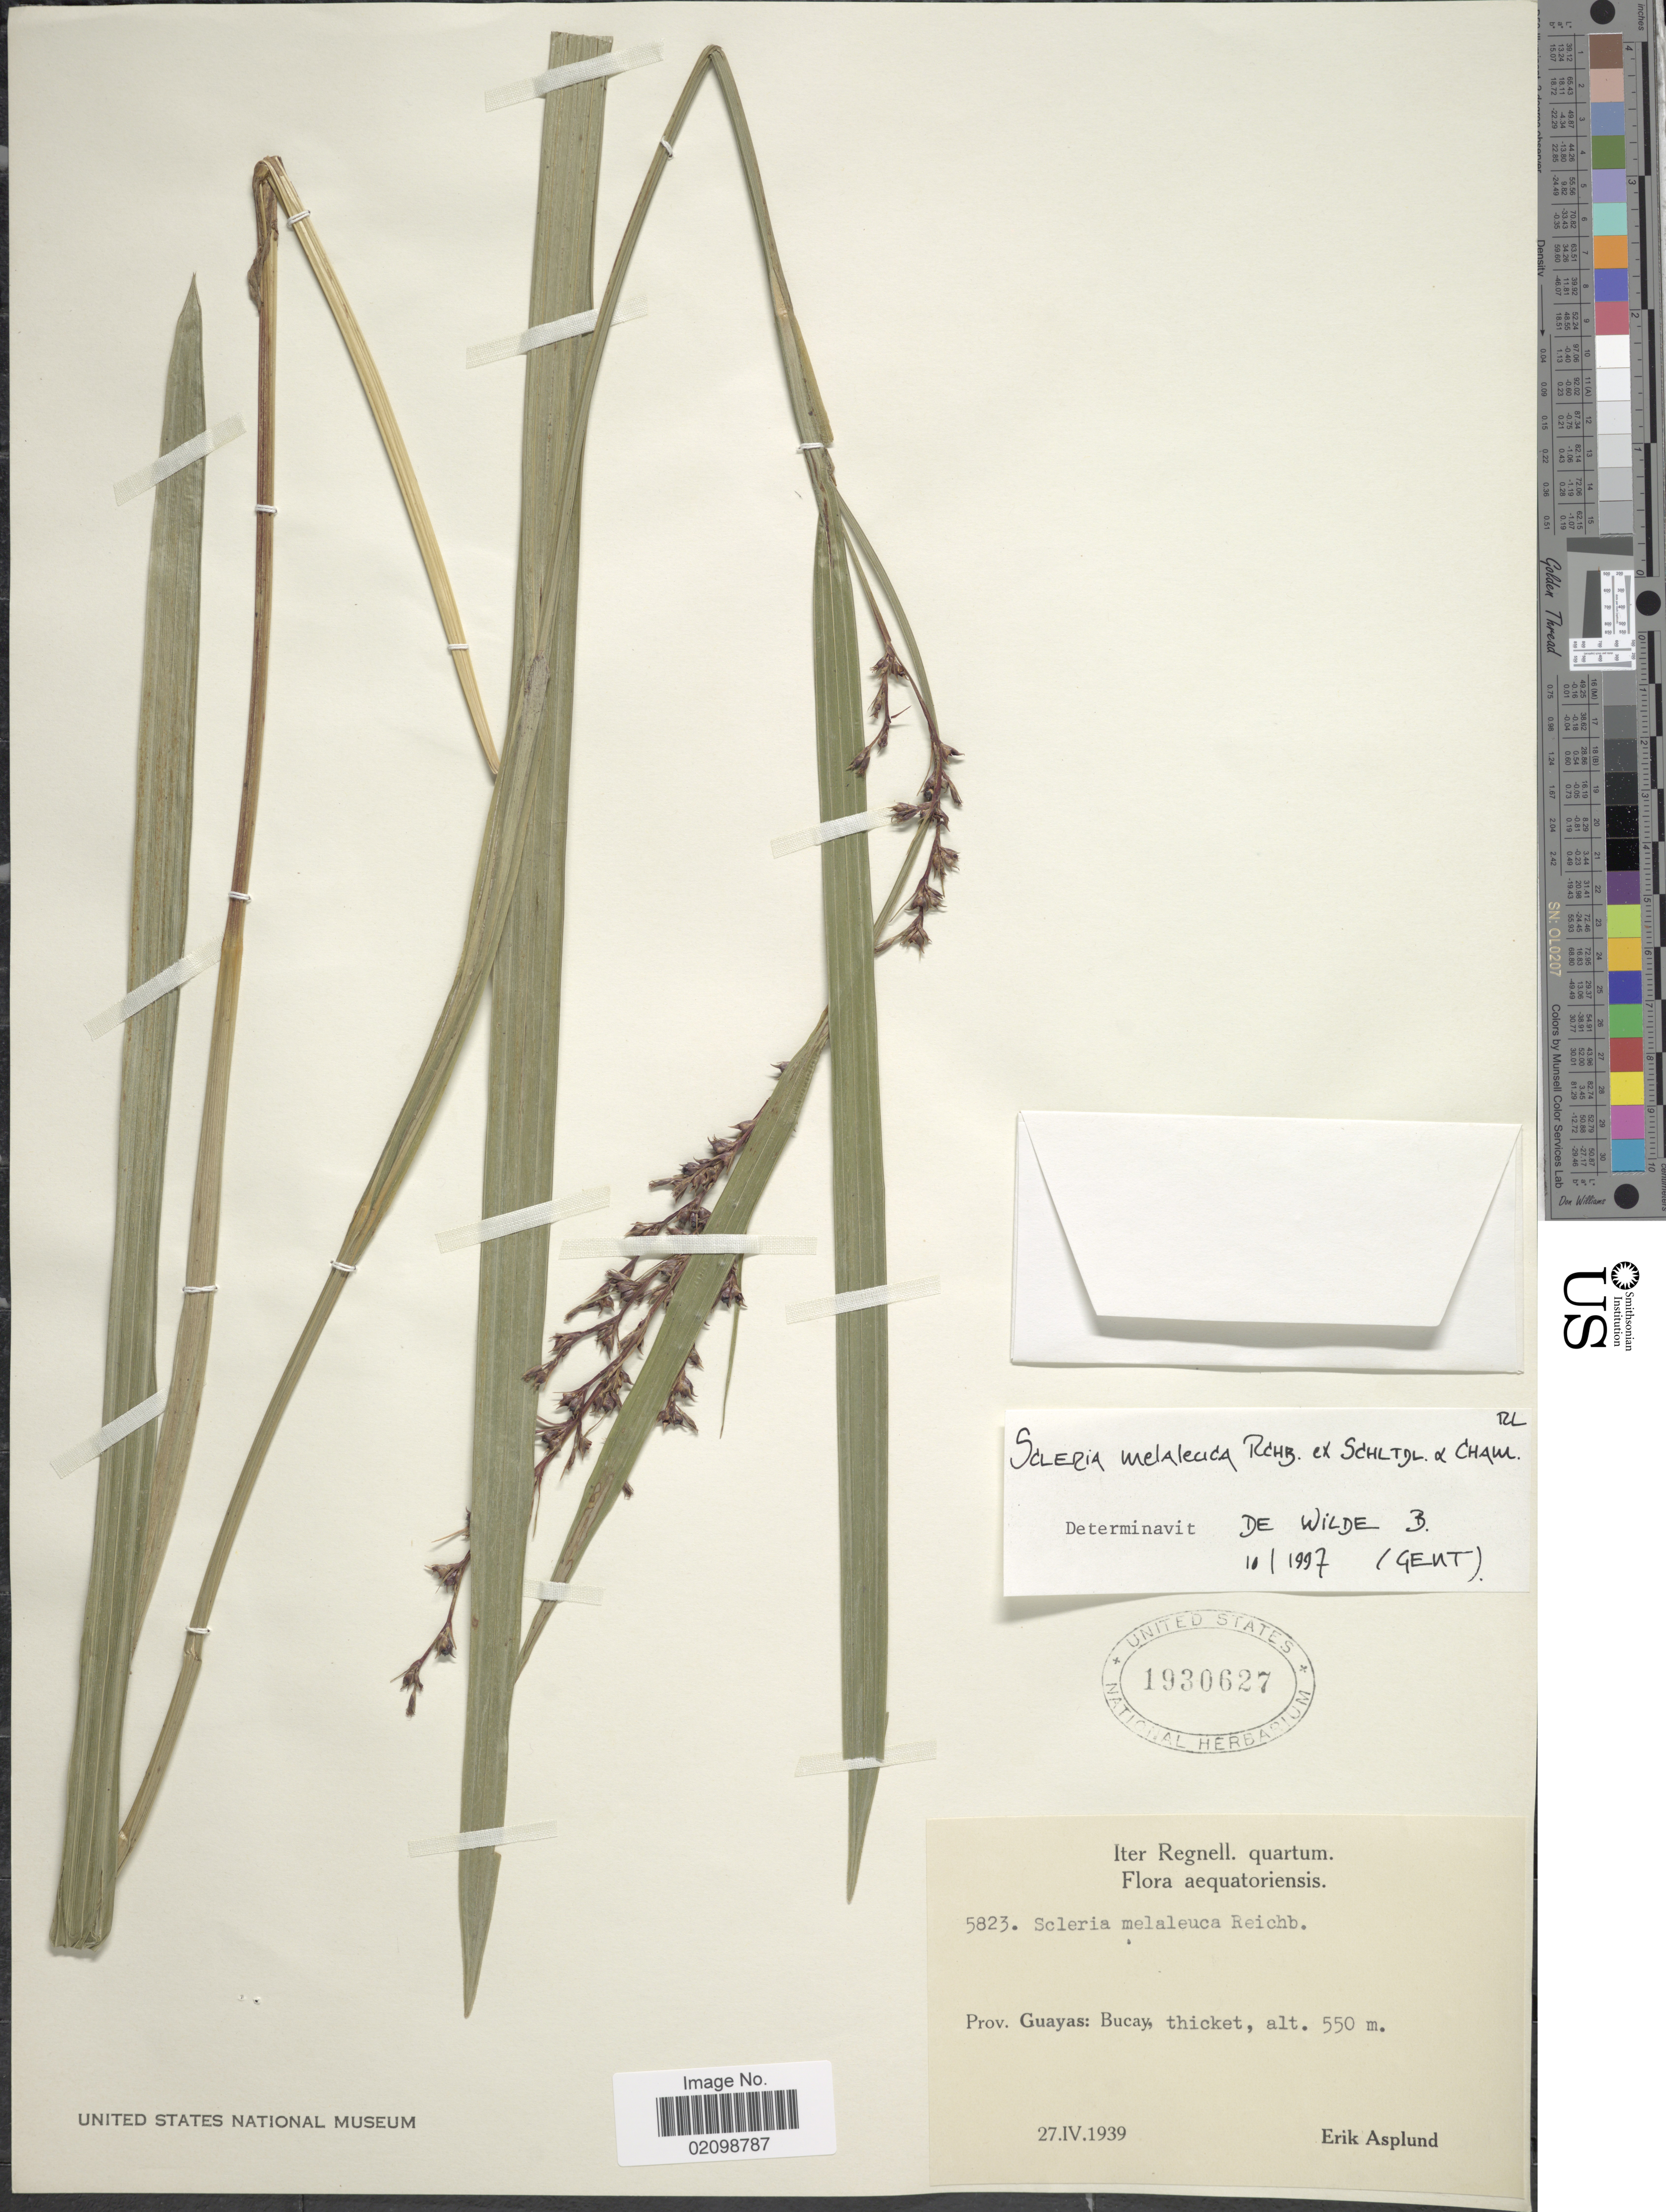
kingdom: Plantae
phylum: Tracheophyta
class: Liliopsida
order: Poales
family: Cyperaceae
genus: Scleria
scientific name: Scleria gaertneri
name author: Raddi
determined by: Strong, Mark T., (BOT), Smithsonian Institution - National Museum of Natural History (UNITED STATES)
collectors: E. Asplund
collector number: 5823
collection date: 1939-04-27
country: Ecuador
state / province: Guayas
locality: Prov. Guayas: Bucay thicket,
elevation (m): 550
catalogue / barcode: US 1930627